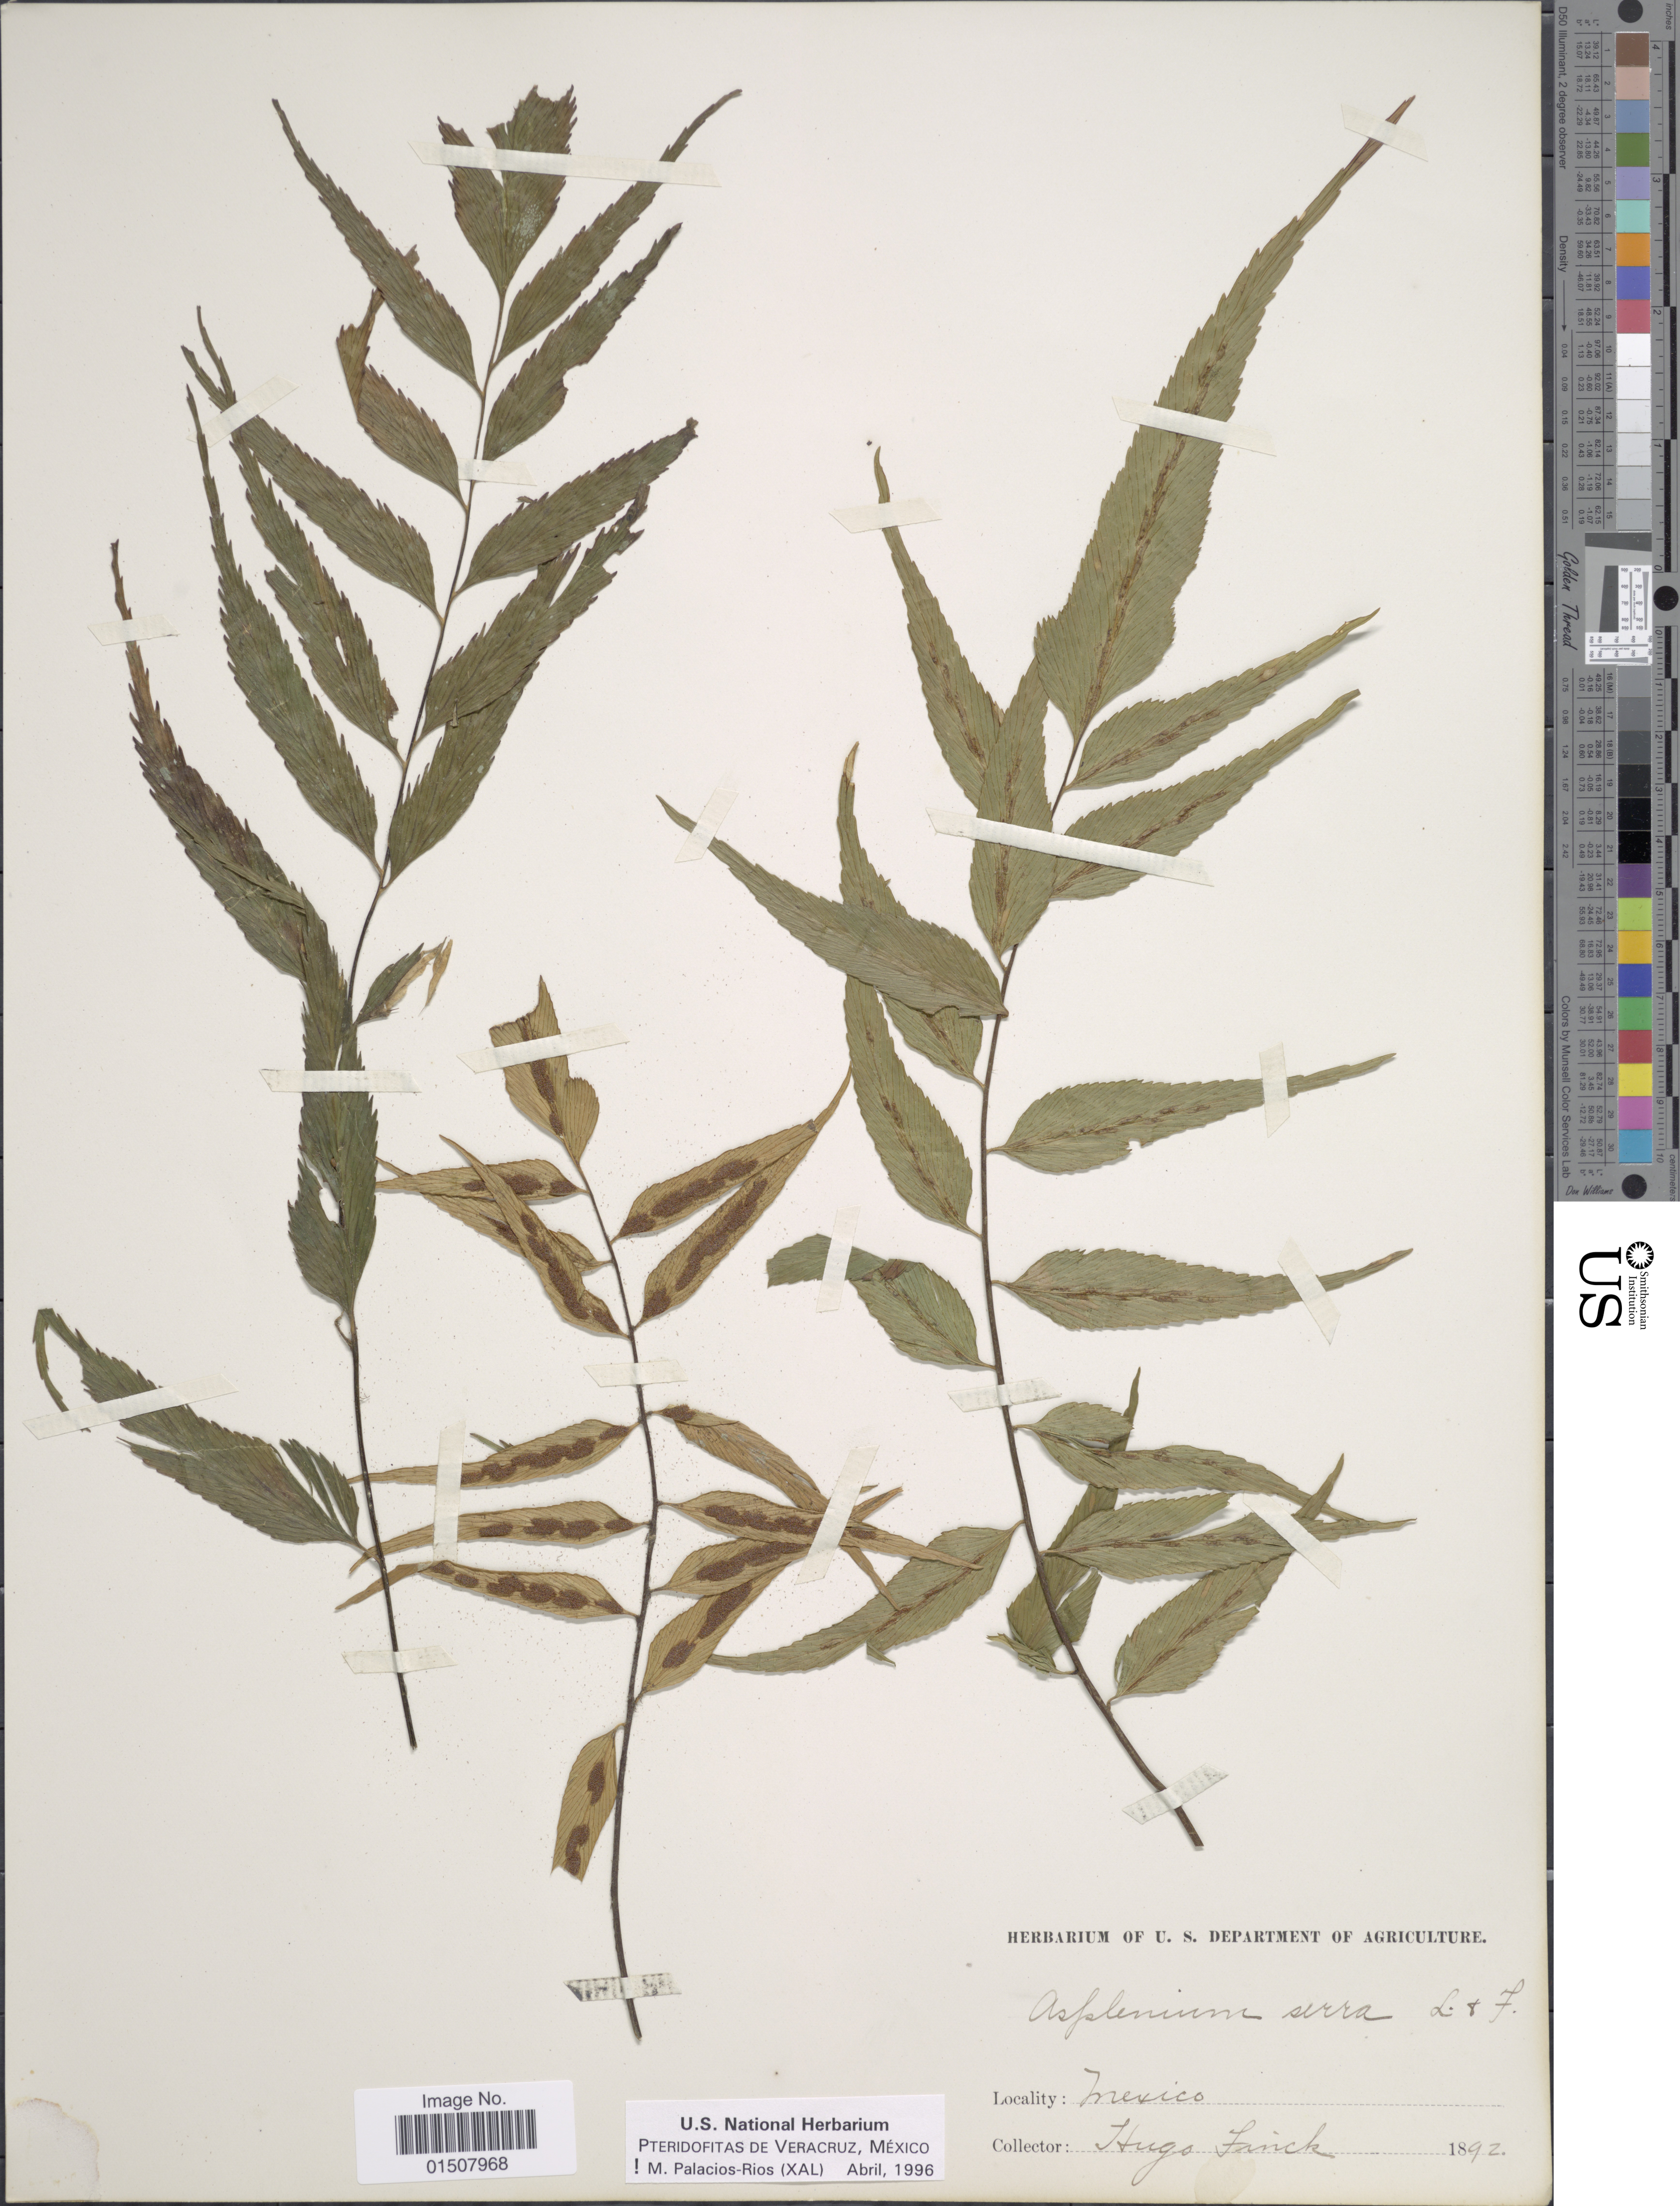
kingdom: Plantae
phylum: Tracheophyta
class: Polypodiopsida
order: Polypodiales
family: Aspleniaceae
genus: Asplenium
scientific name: Asplenium serra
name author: Langsd. & Fisch.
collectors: H. Finck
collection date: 1892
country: Mexico